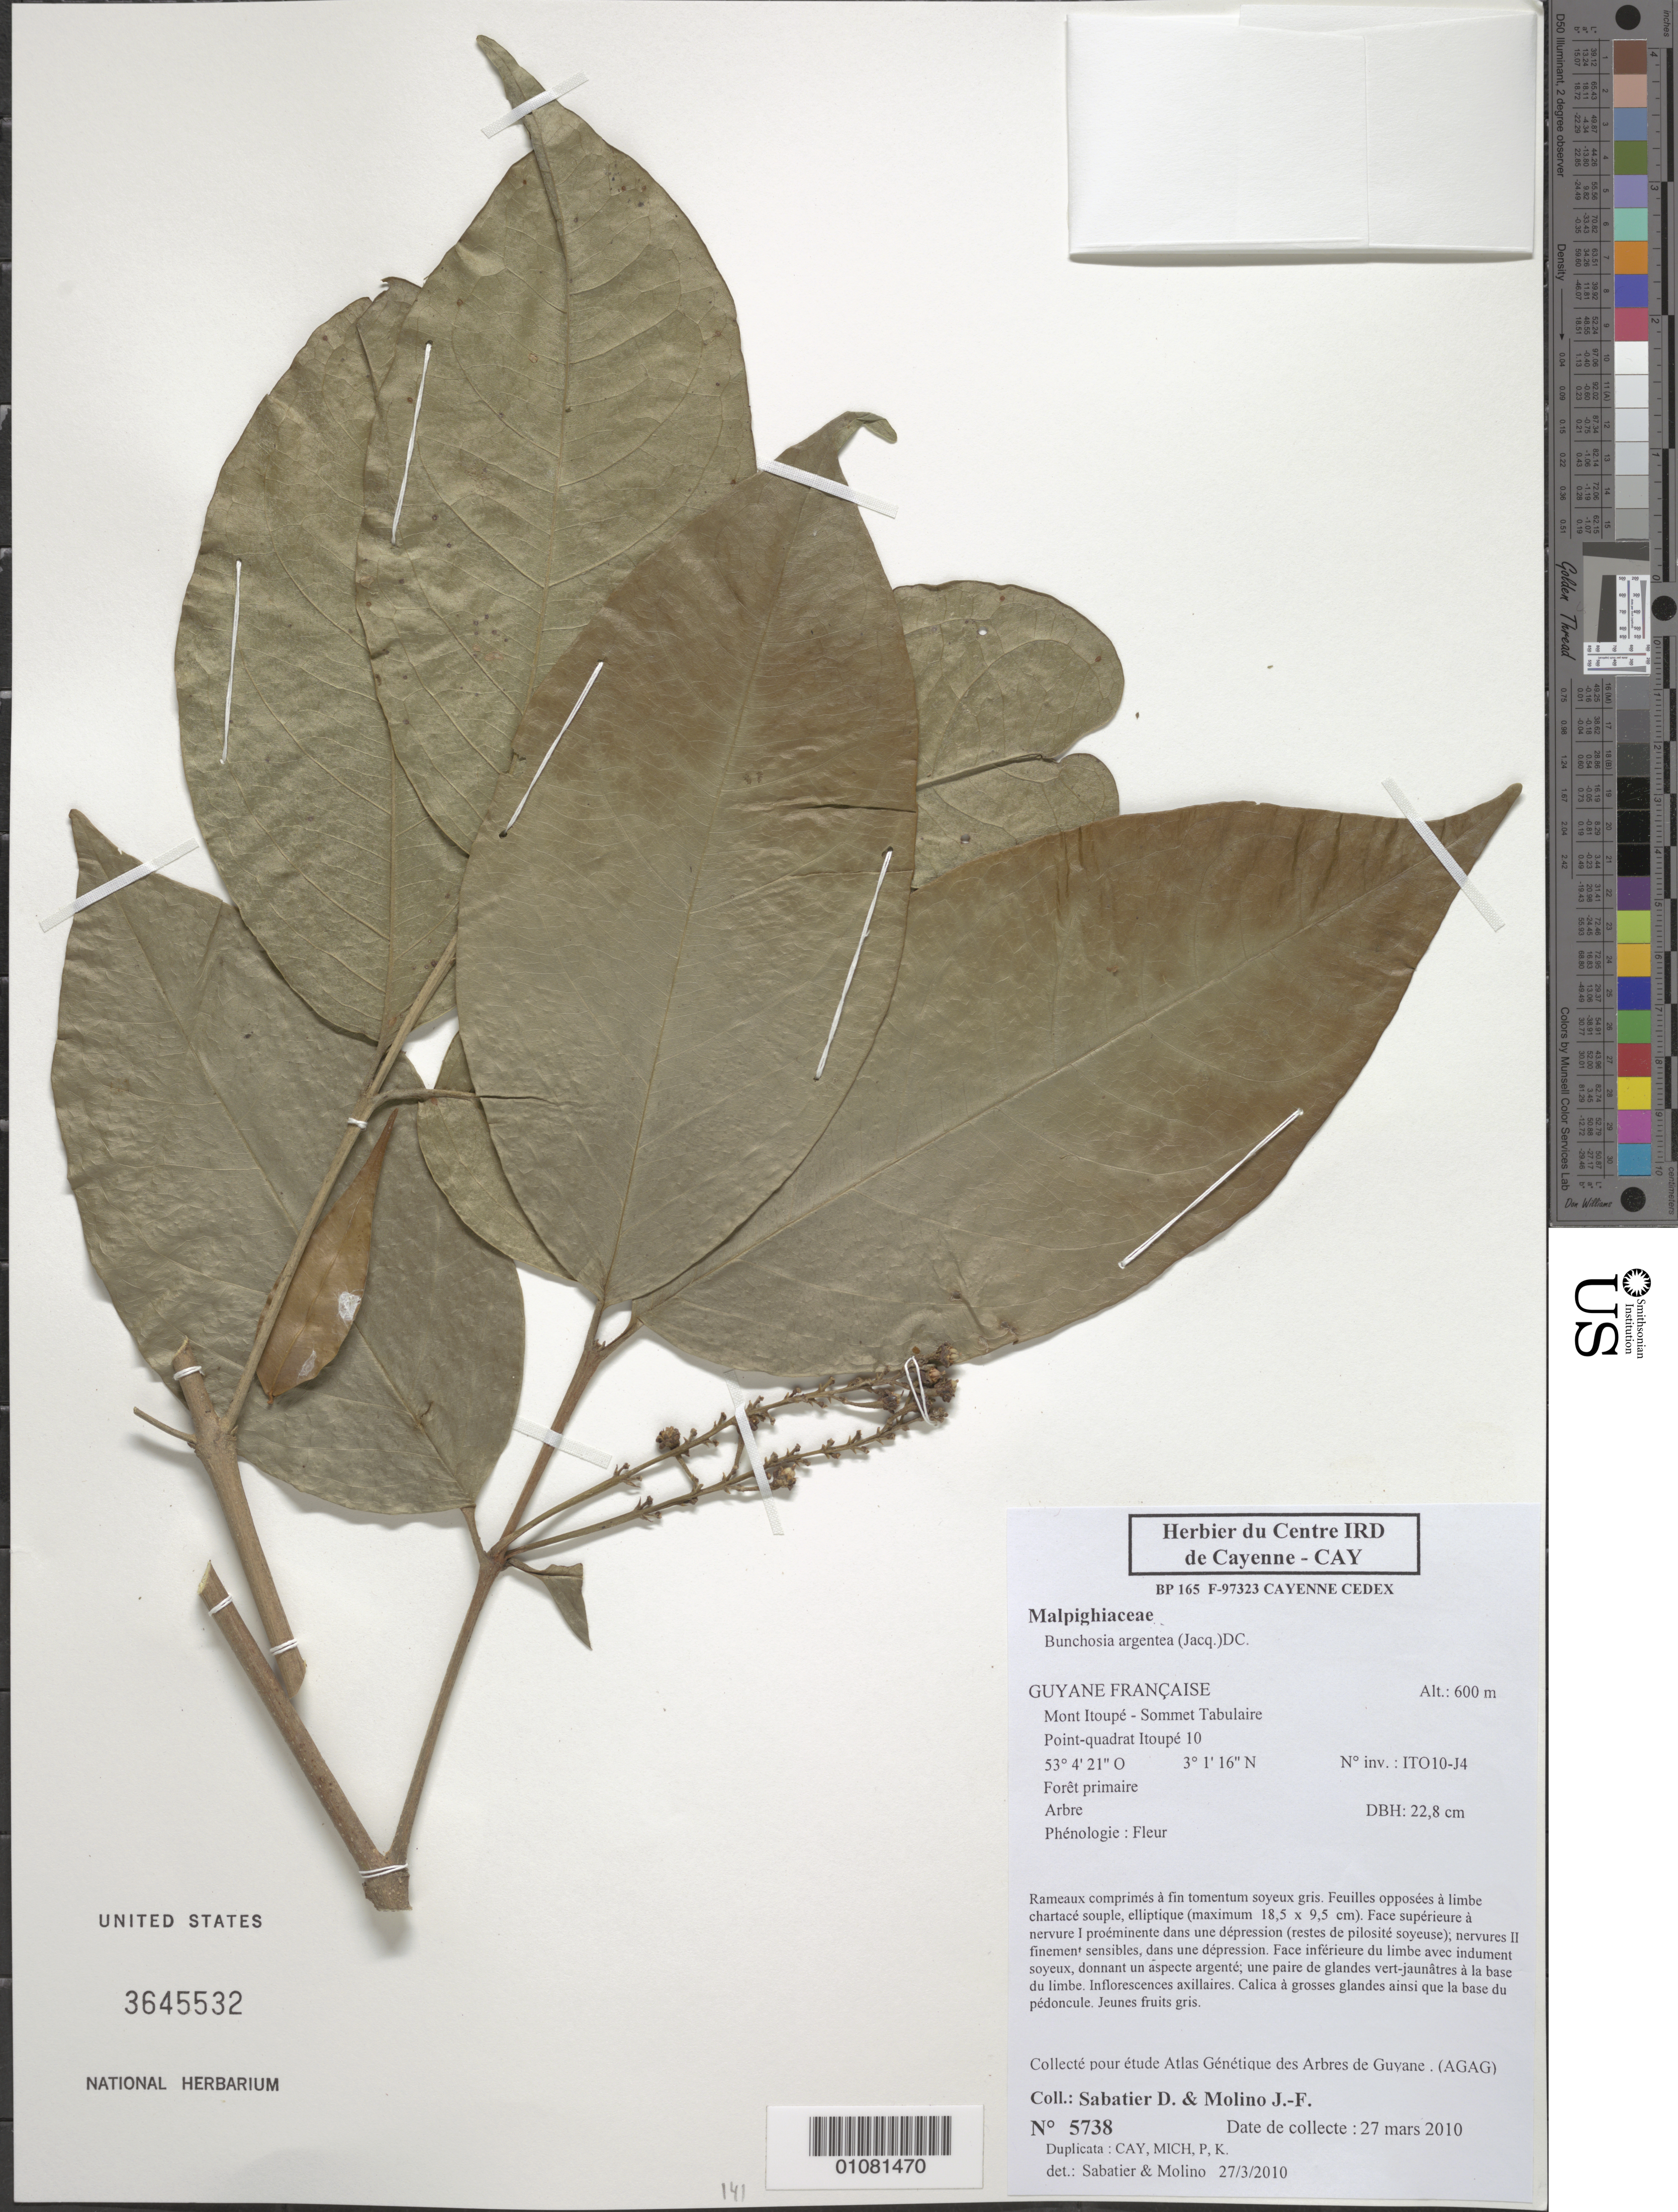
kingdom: Plantae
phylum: Tracheophyta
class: Magnoliopsida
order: Malpighiales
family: Malpighiaceae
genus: Bunchosia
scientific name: Bunchosia argentea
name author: (Jacq.) DC.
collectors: D. Sabatier & J. Molino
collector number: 5738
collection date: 2010-03-27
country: French Guiana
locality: Guyane Française. Mont Itoupé - Sommet Tabulaire. Point-quadrat Itoupé 10.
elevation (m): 600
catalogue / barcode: US 3645532